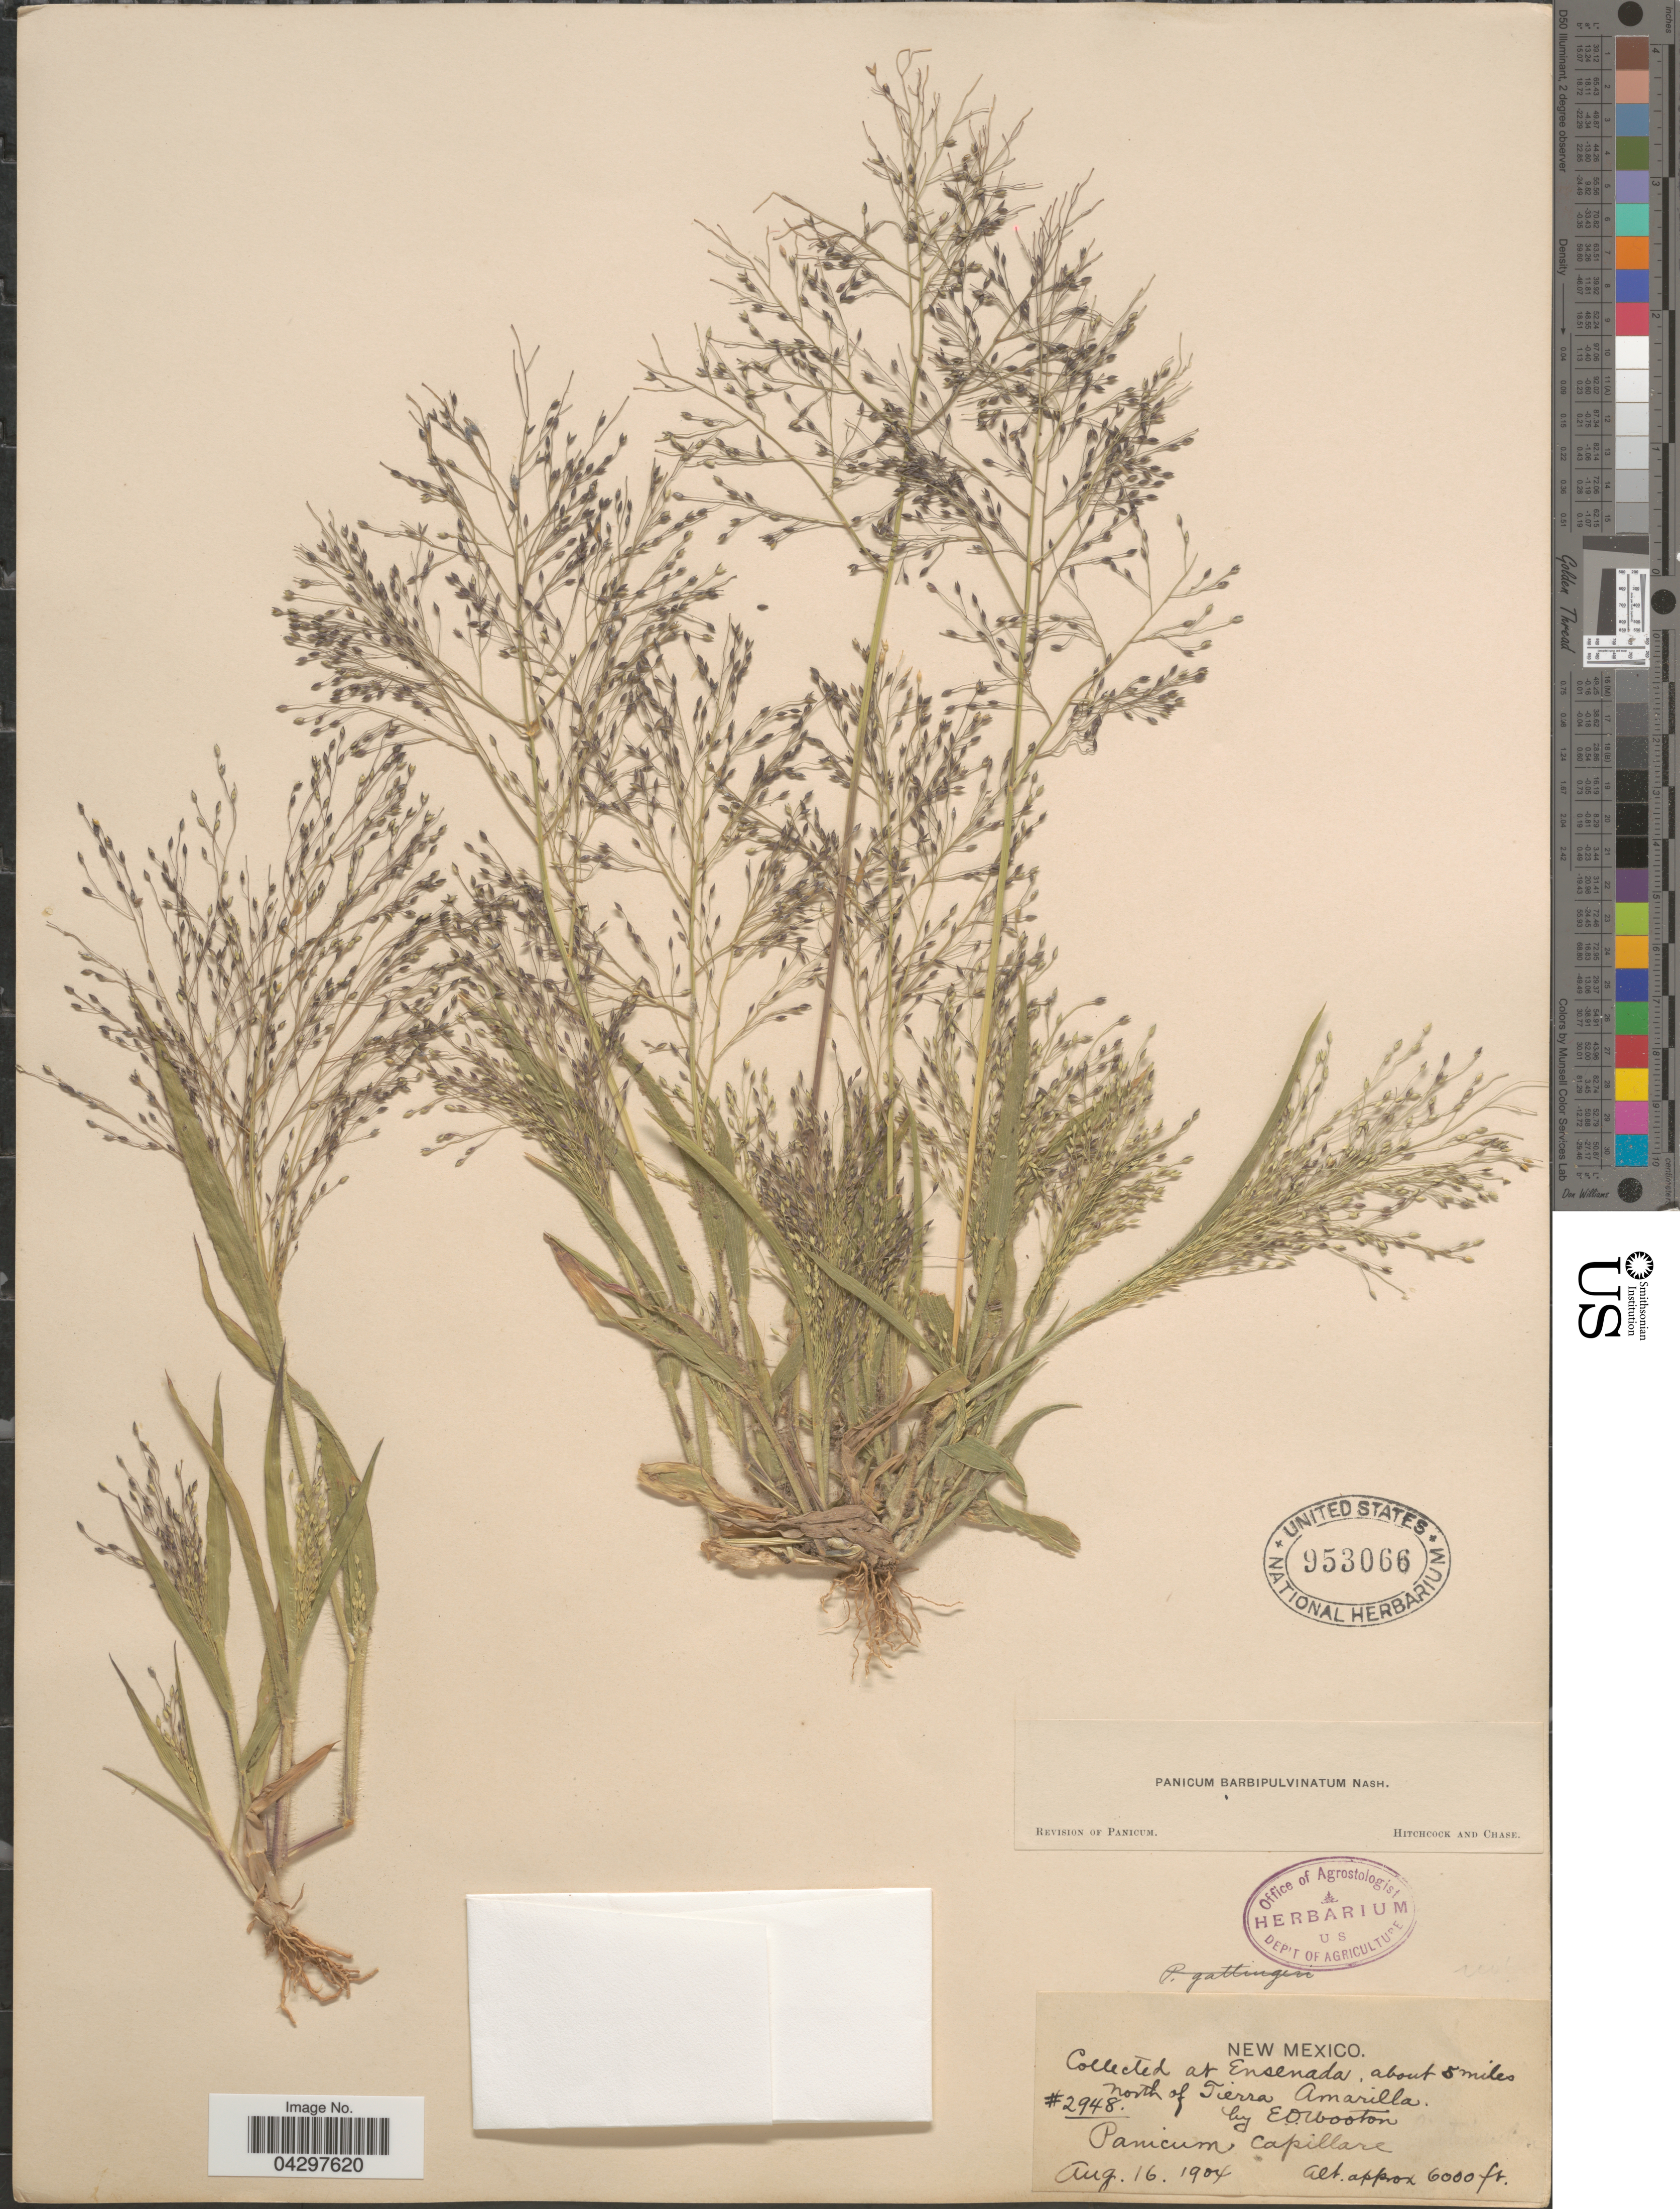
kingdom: Plantae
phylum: Tracheophyta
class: Liliopsida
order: Poales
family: Poaceae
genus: Panicum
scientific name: Panicum capillare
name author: L.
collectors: E. O. Wooton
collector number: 2948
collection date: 1904-08-16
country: United States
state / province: New Mexico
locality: Ensanada, about 5 miles north of Tierra Amarilla.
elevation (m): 1829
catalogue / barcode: US 953066